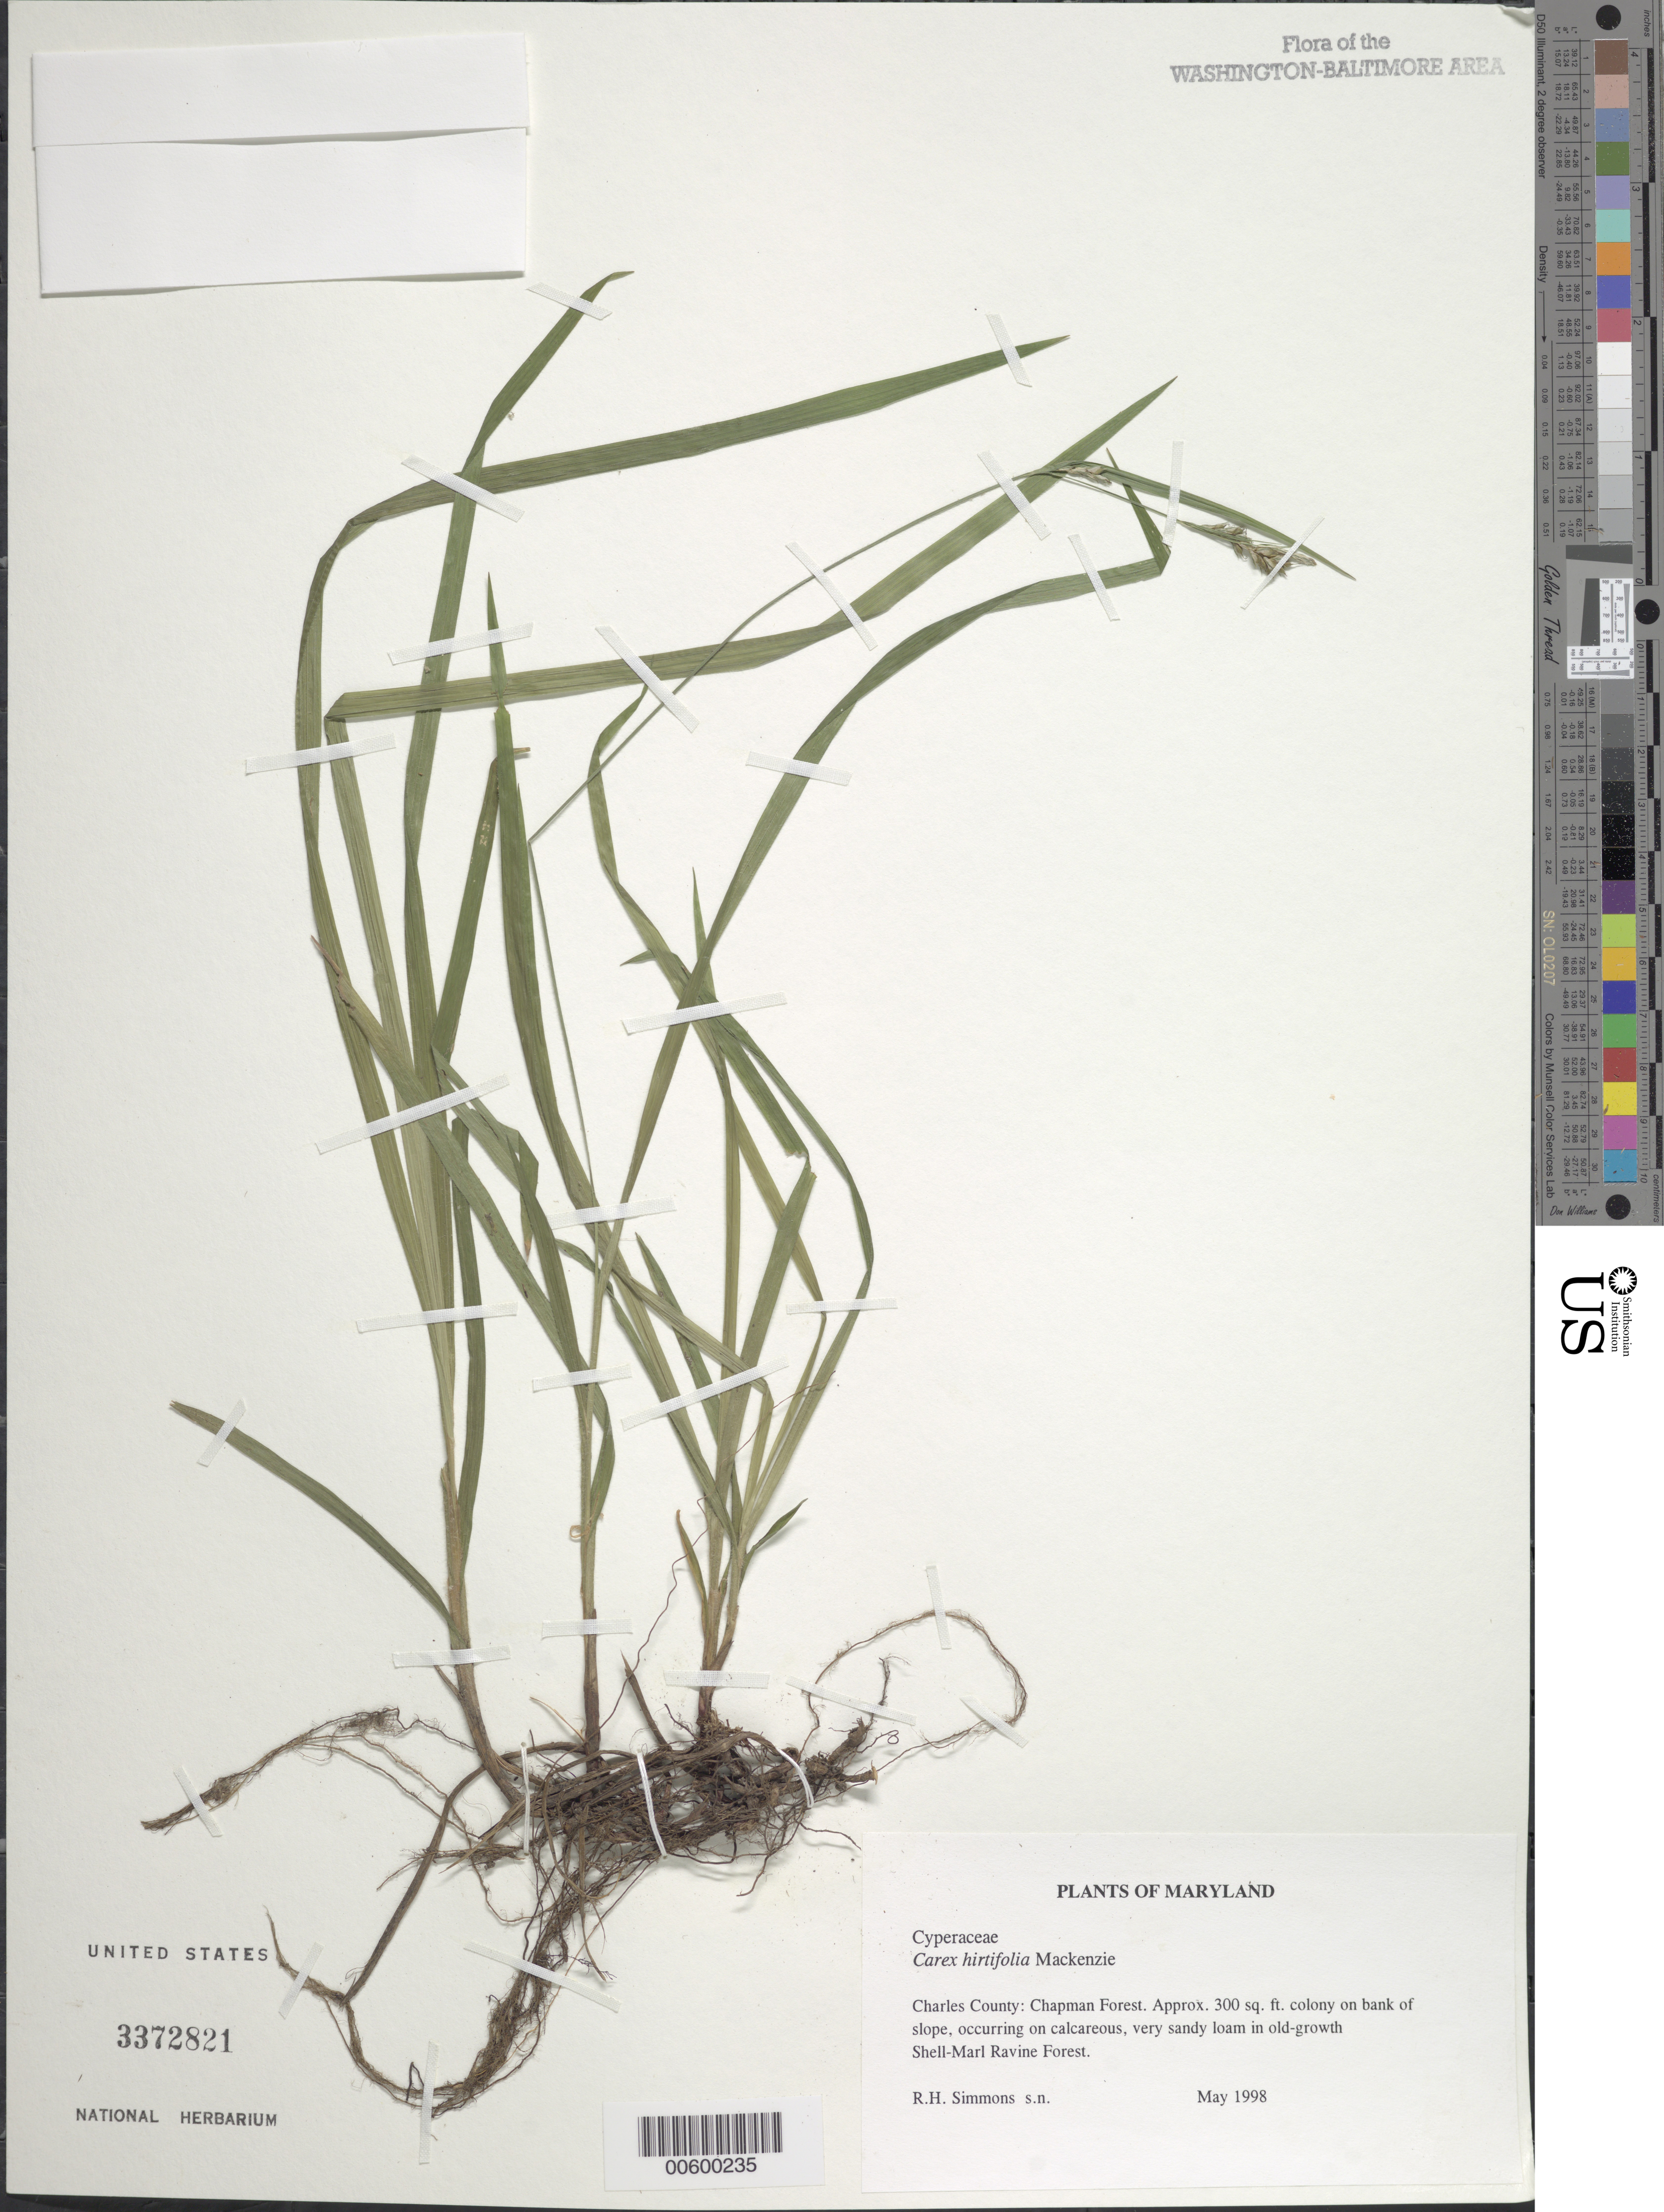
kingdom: Plantae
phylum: Tracheophyta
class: Liliopsida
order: Poales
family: Cyperaceae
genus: Carex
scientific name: Carex hirtifolia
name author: Mack.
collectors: R. H. Simmons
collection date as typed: May 1998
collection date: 1998-05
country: United States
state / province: Maryland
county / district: Charles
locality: Chapman Forest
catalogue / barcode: US 3372821